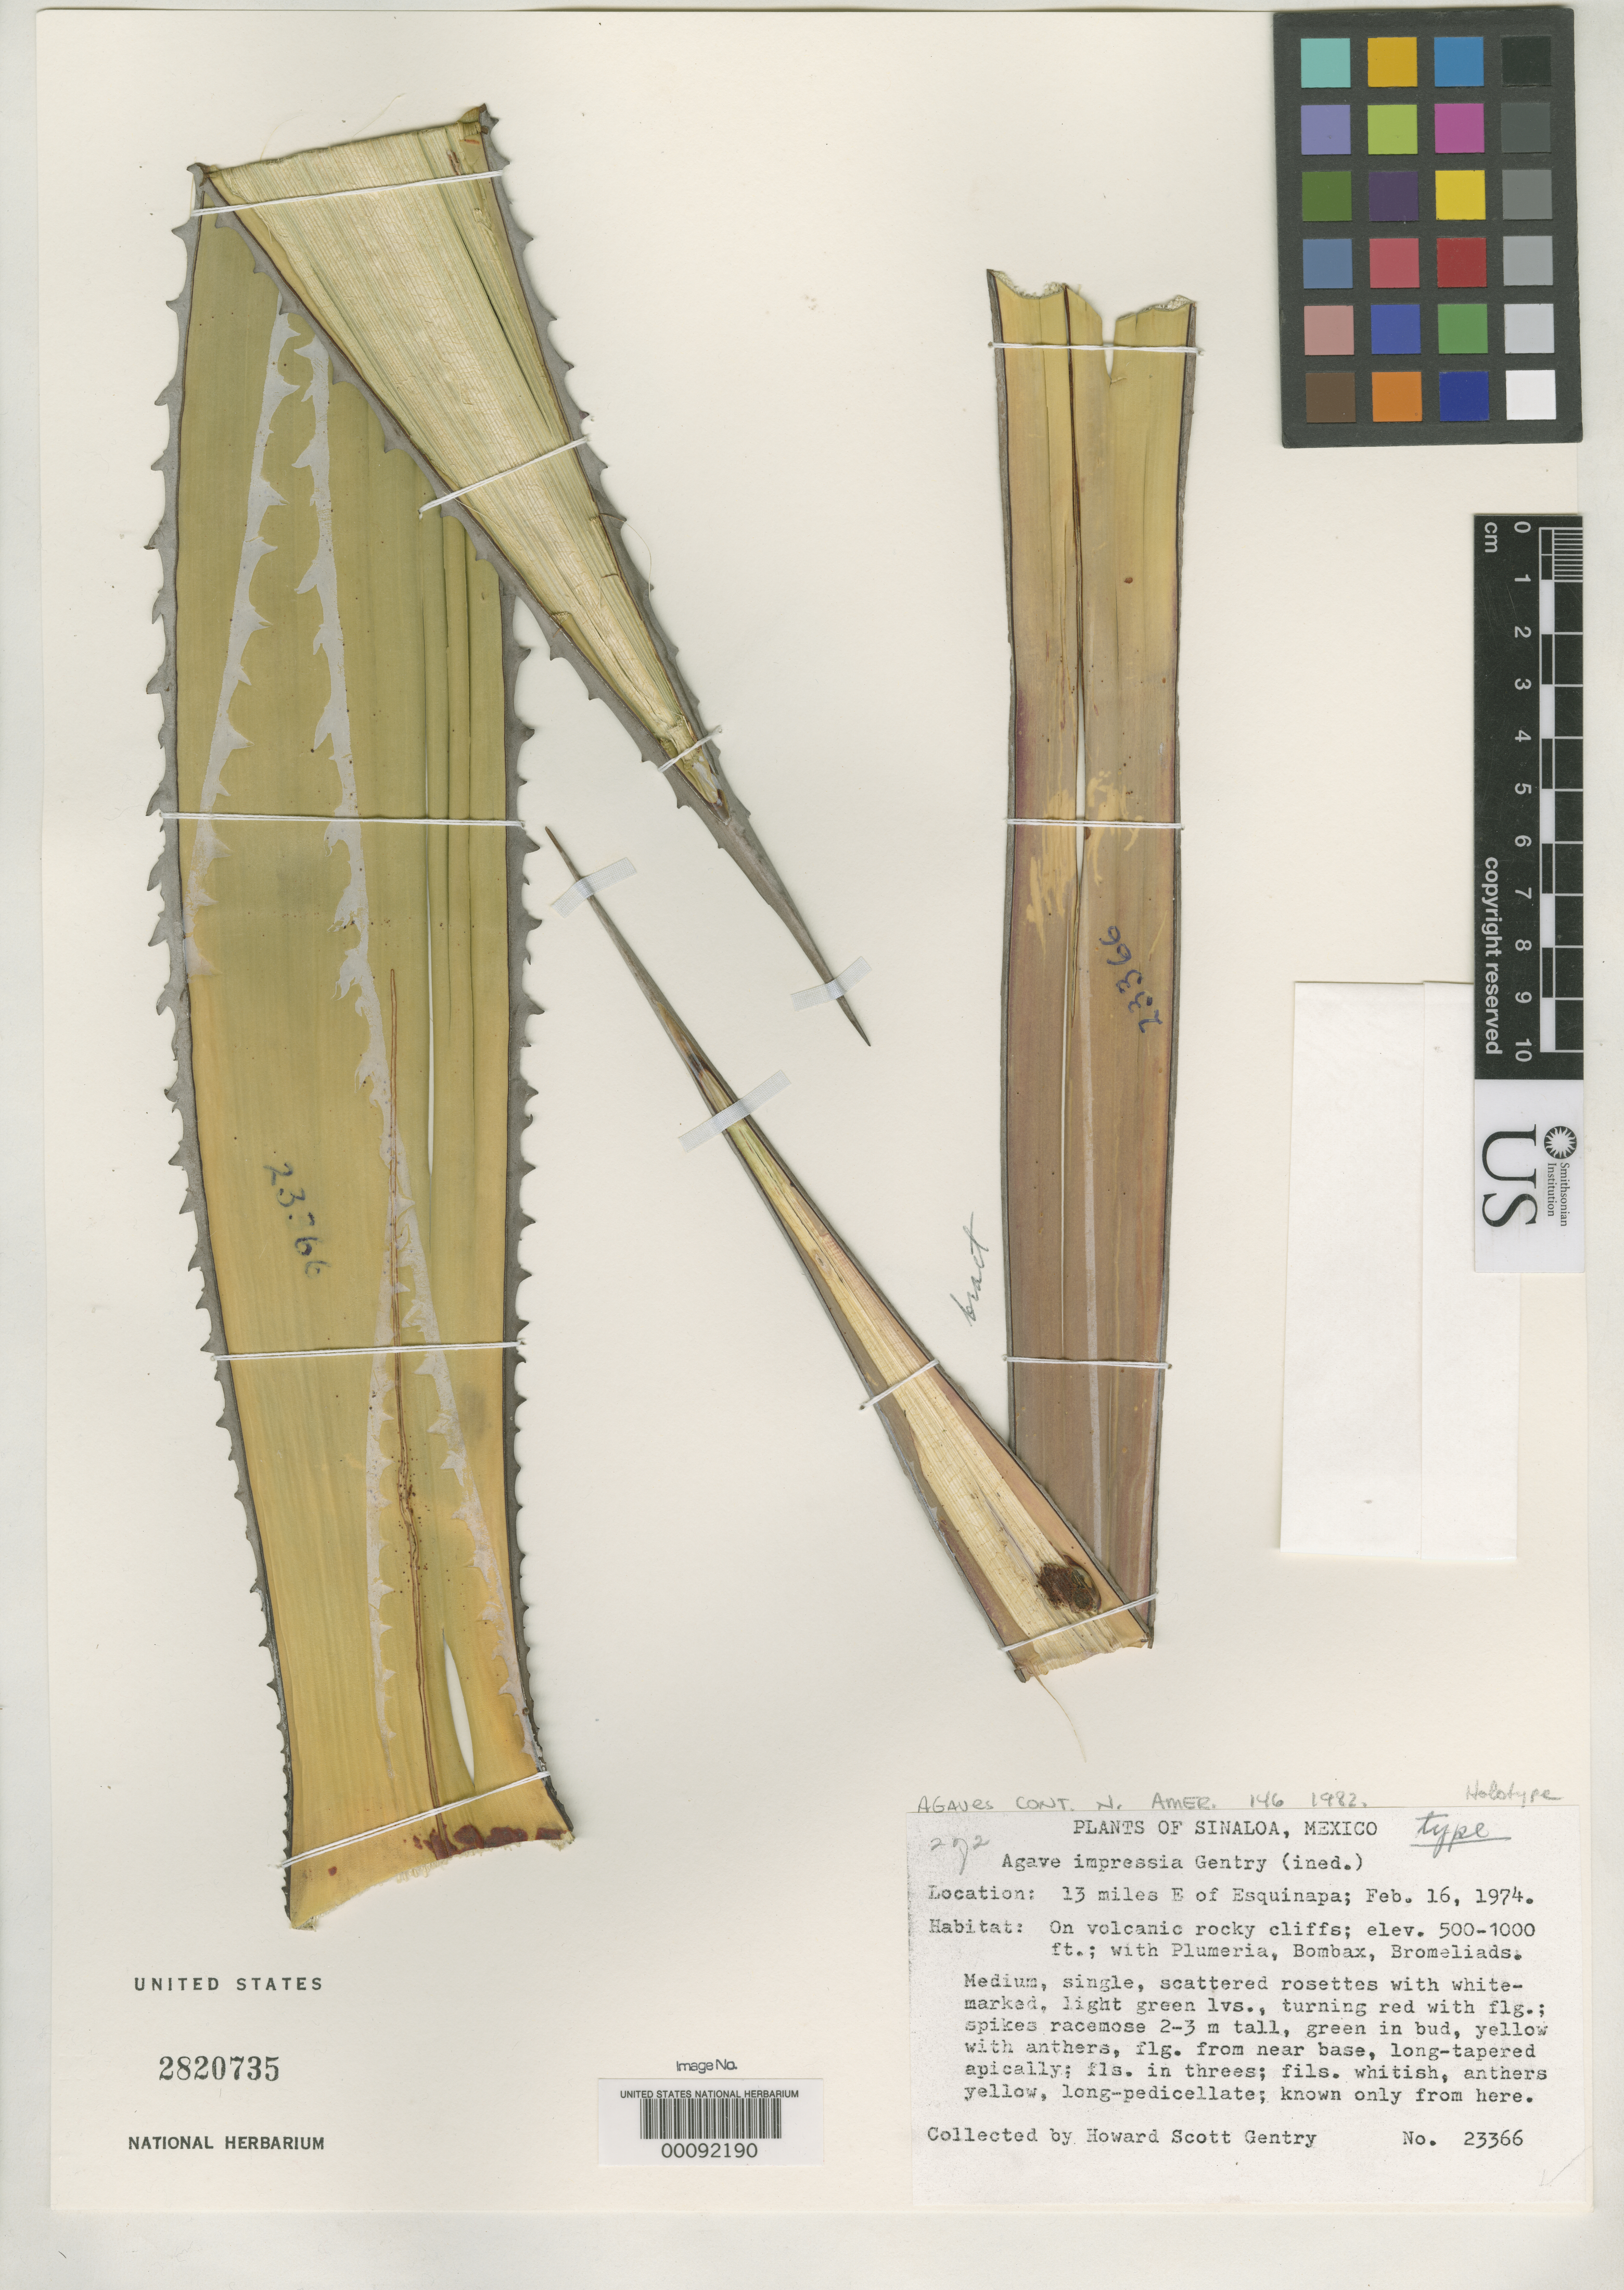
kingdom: Plantae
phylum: Tracheophyta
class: Liliopsida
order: Asparagales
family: Asparagaceae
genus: Agave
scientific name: Agave impressa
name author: Gentry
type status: Holotype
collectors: H. S. Gentry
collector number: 23366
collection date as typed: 16 Feb 1974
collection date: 1974-02-16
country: Mexico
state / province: Sinaloa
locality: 13 mi E of Esquinapa.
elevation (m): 152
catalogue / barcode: US 2820735